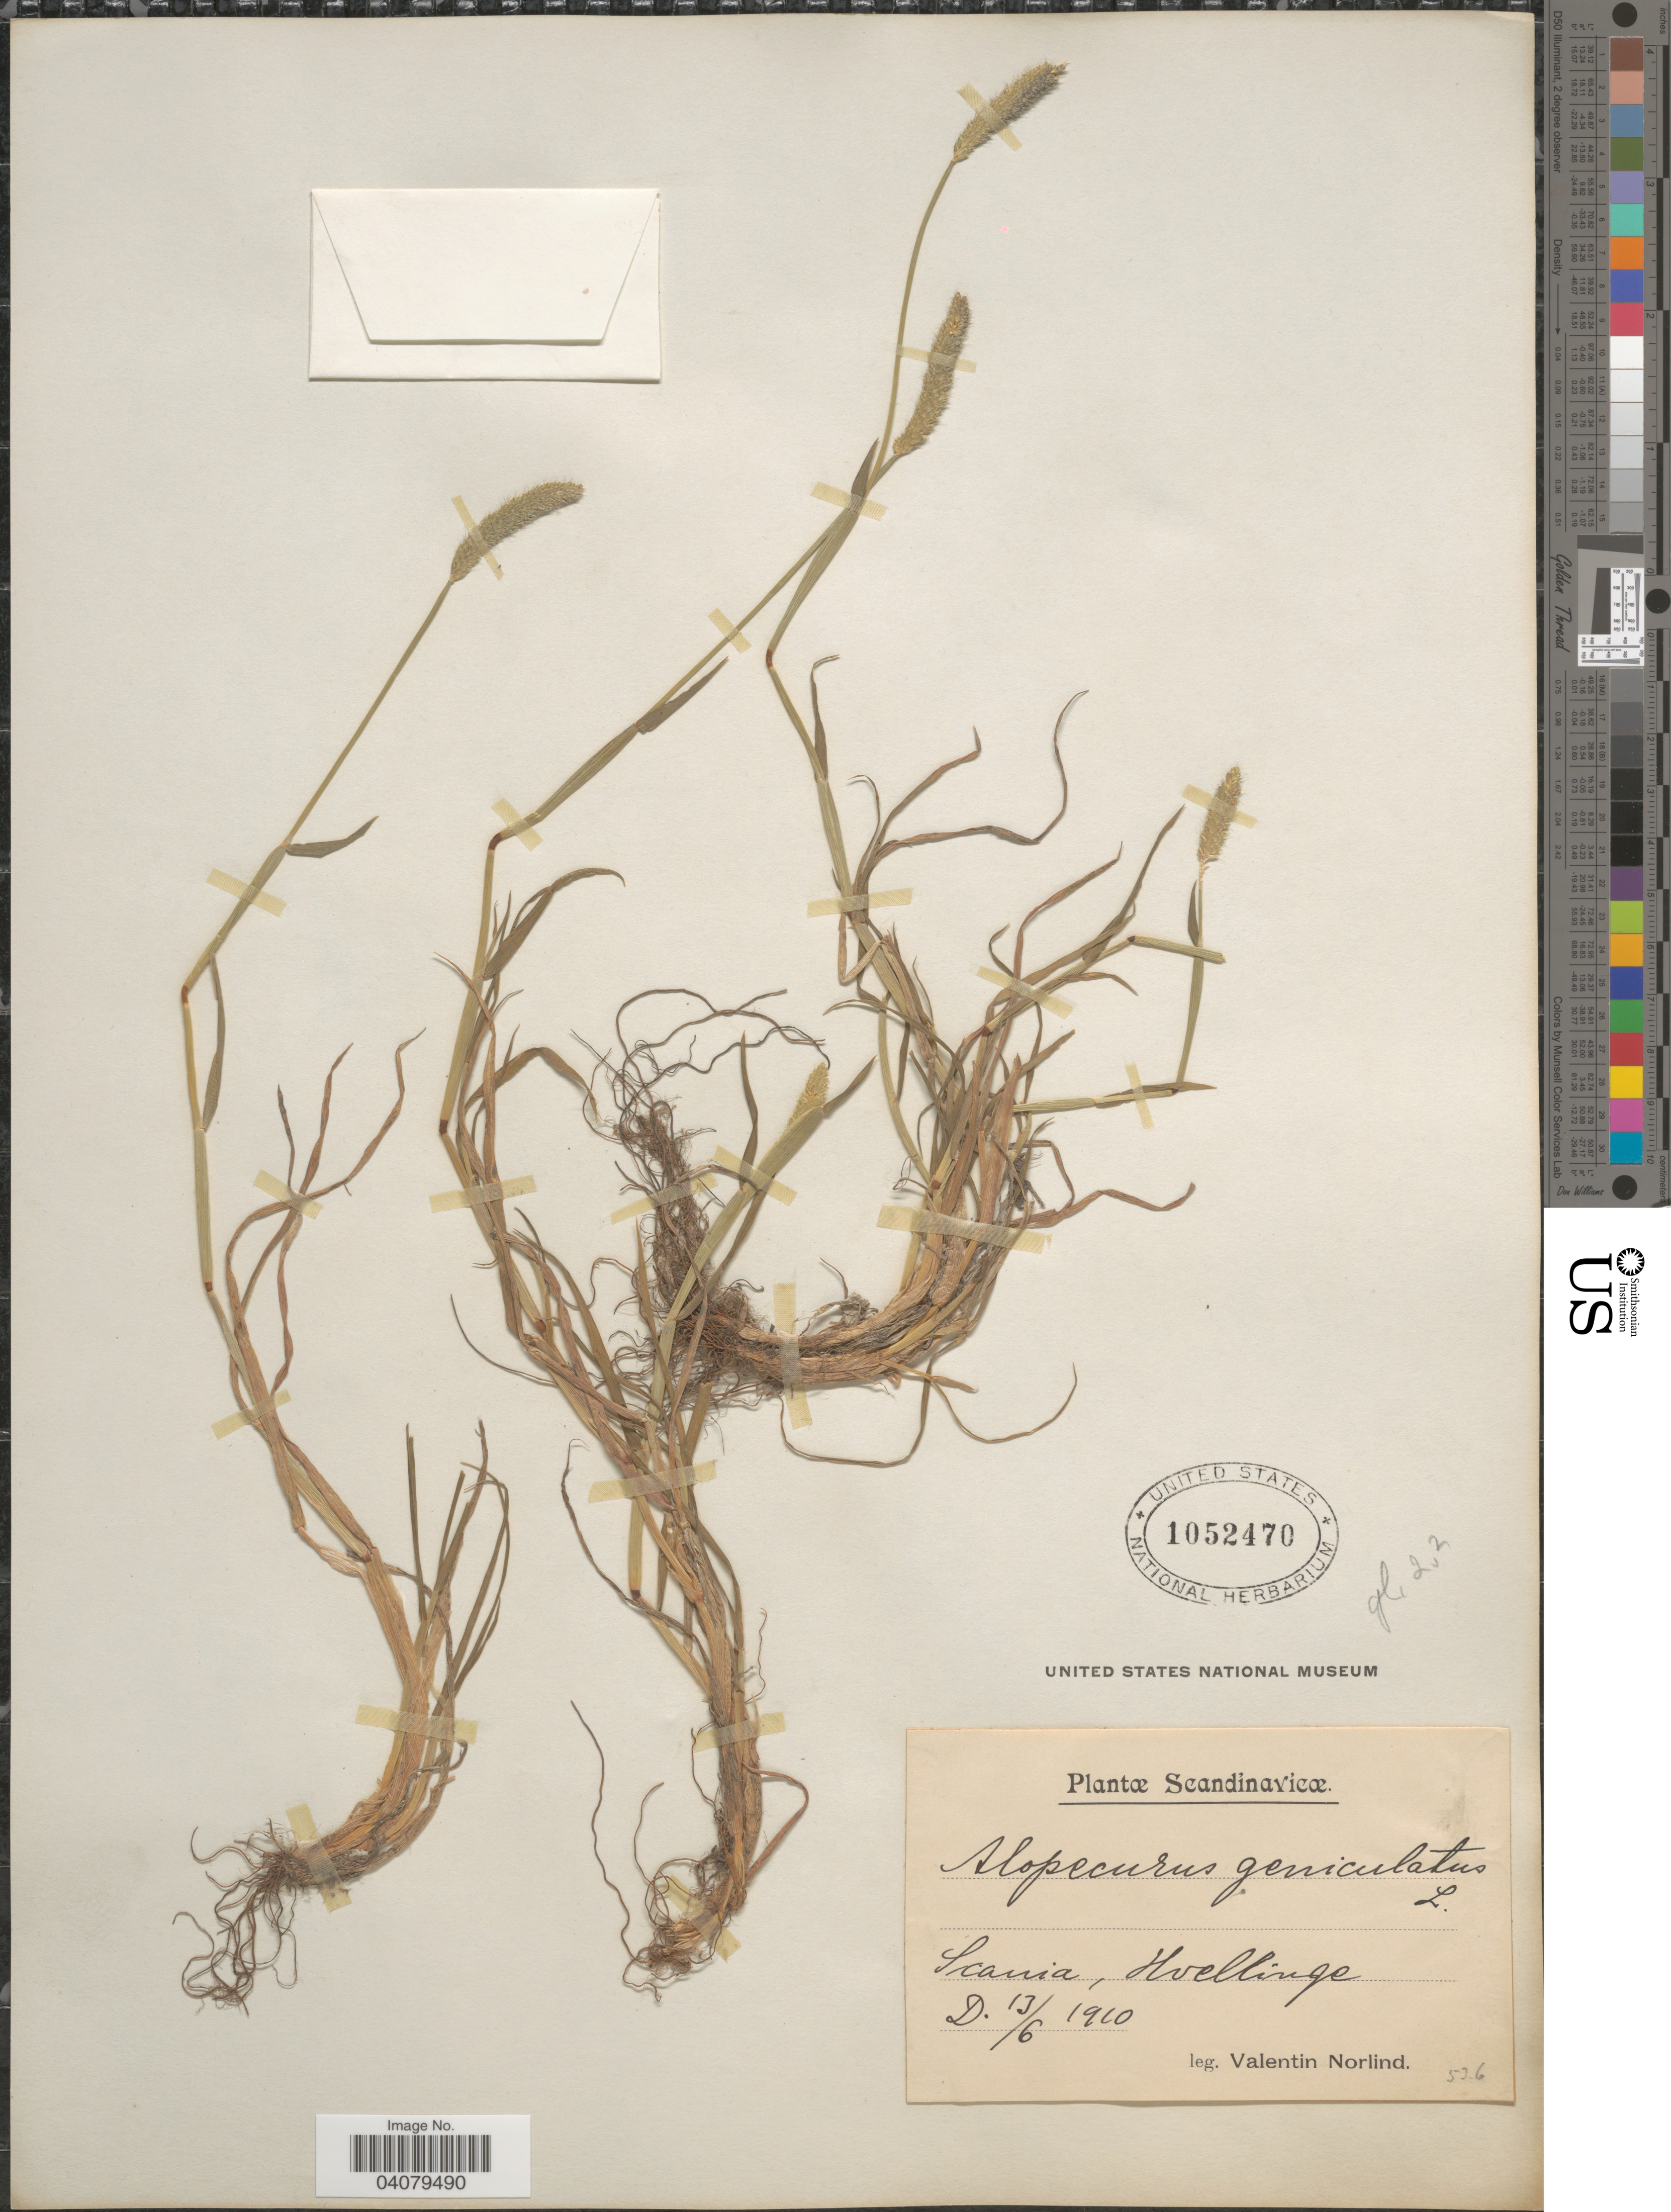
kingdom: Plantae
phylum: Tracheophyta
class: Liliopsida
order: Poales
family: Poaceae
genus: Alopecurus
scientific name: Alopecurus geniculatus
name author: L.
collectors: V. Norlind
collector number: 526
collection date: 1910-06-13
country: Sweden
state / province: Skåne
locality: Scandinavicæ. Scania, Hvellinge.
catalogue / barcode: US 1052470